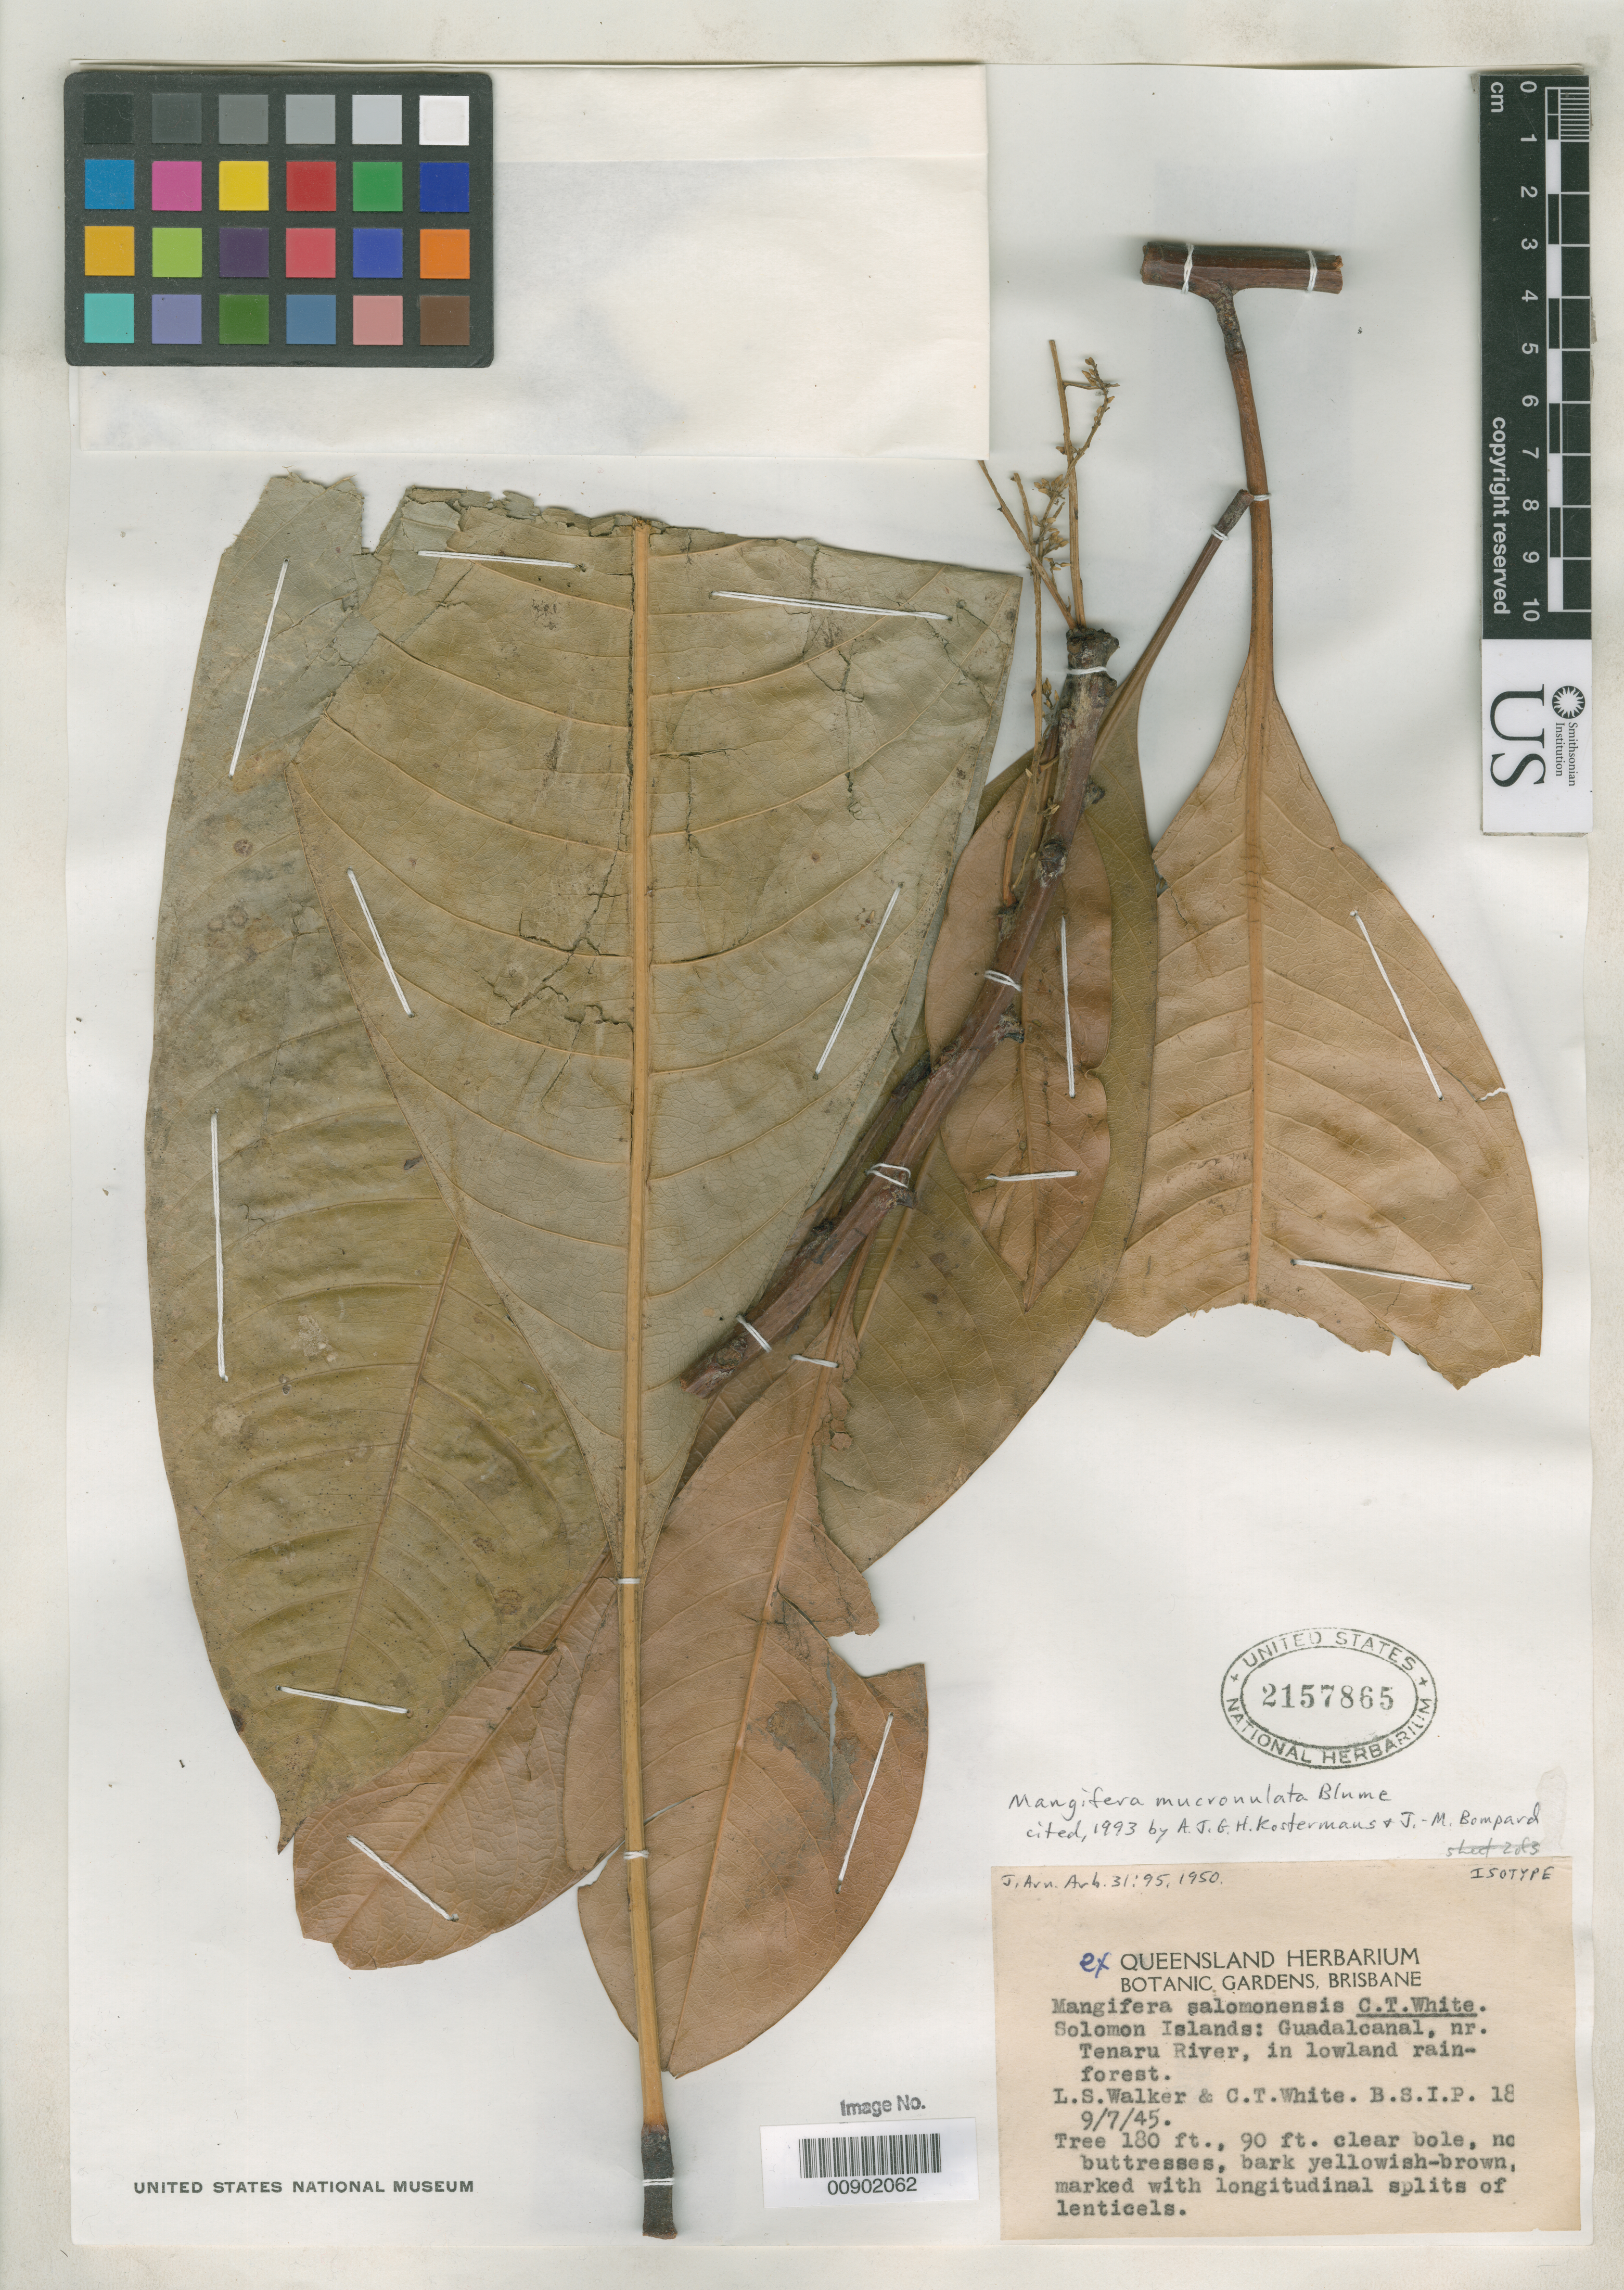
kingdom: Plantae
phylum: Tracheophyta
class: Magnoliopsida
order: Sapindales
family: Anacardiaceae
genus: Mangifera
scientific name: Mangifera salomonensis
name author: C.T. White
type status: Isotype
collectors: L. Walker & C. T. White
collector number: B.S.I.P. 18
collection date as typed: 09 Jul 1945 or 07 Sep 1945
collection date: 1945-07-09 or 1945-09-07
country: Solomon Islands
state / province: Guadalcanal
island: Guadalcanal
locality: Near Tenaru River.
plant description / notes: Currently accepted name as cited by J.G.H. Kostermans & J.-M. Bompard, 1993.; Holotype deposited at Queensland Herbarium, Brisbane.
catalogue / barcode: US 2157865